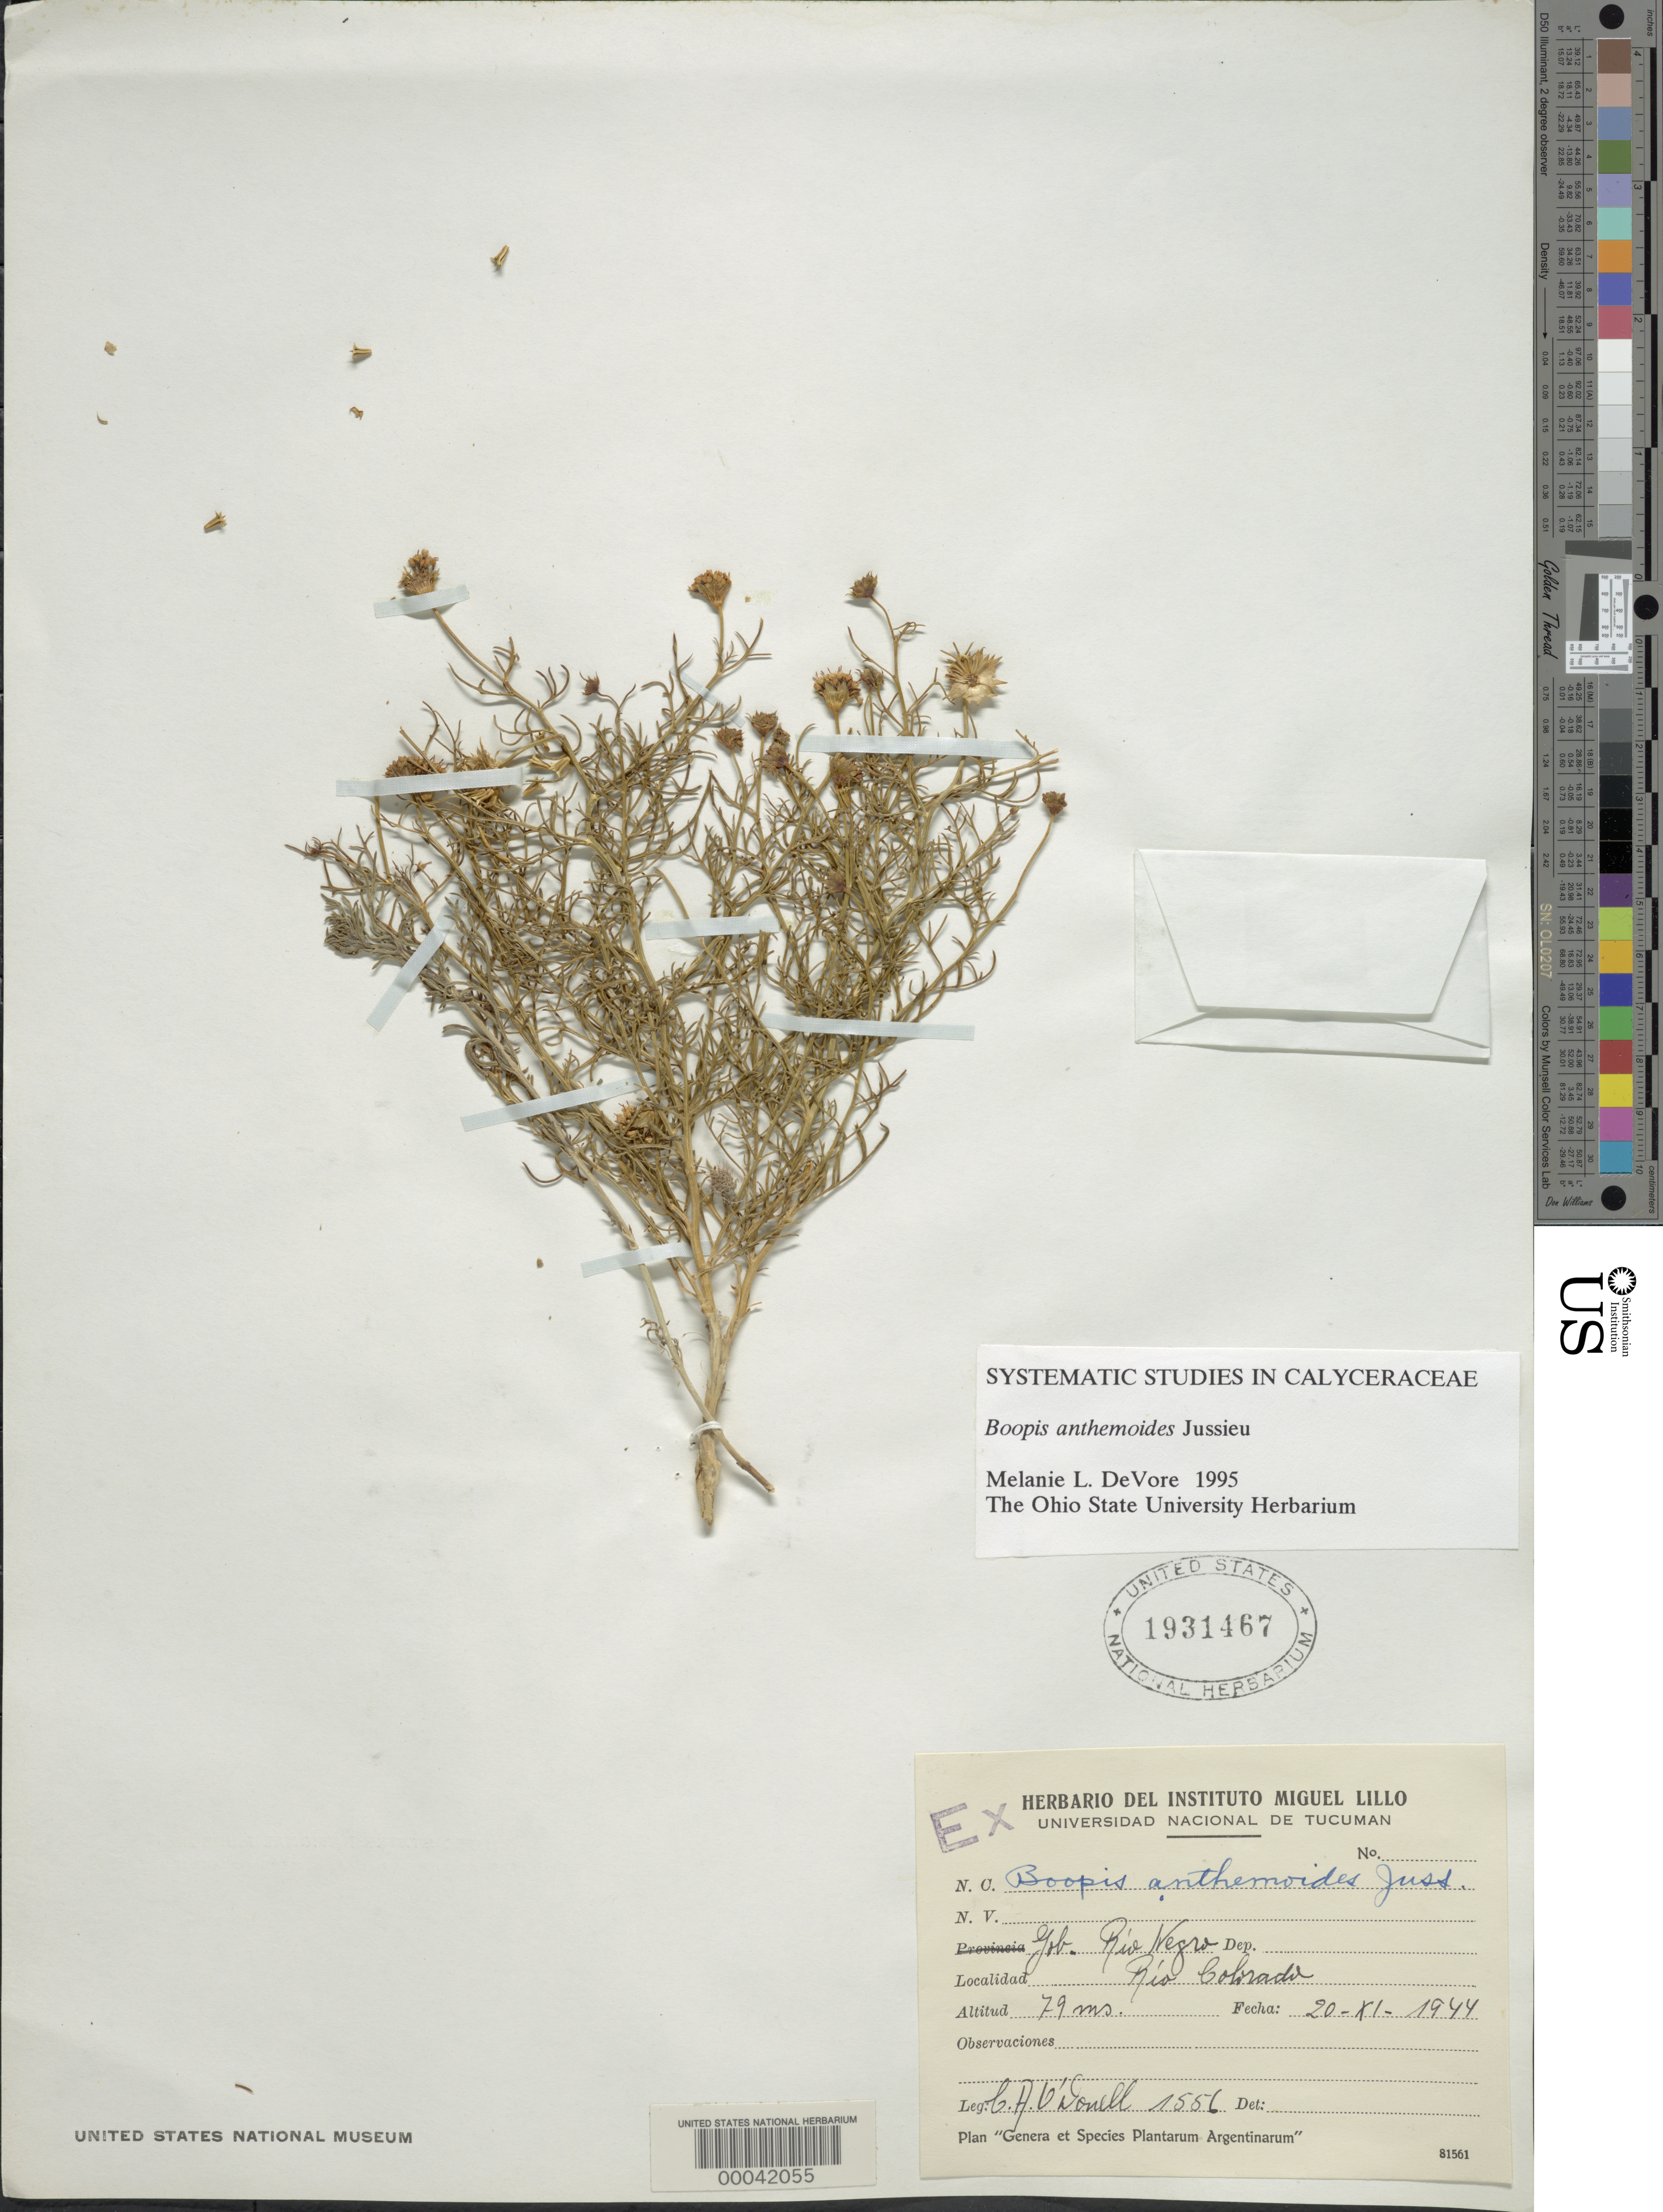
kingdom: Plantae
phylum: Tracheophyta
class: Magnoliopsida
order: Asterales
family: Calyceraceae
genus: Boopis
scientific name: Boopis anthemoides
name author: Juss.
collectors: C. A. O'Donell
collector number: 1556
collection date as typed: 20 Nov 1944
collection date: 1944-11-20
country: Argentina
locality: Rio Colorado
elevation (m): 7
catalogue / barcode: US 1931467